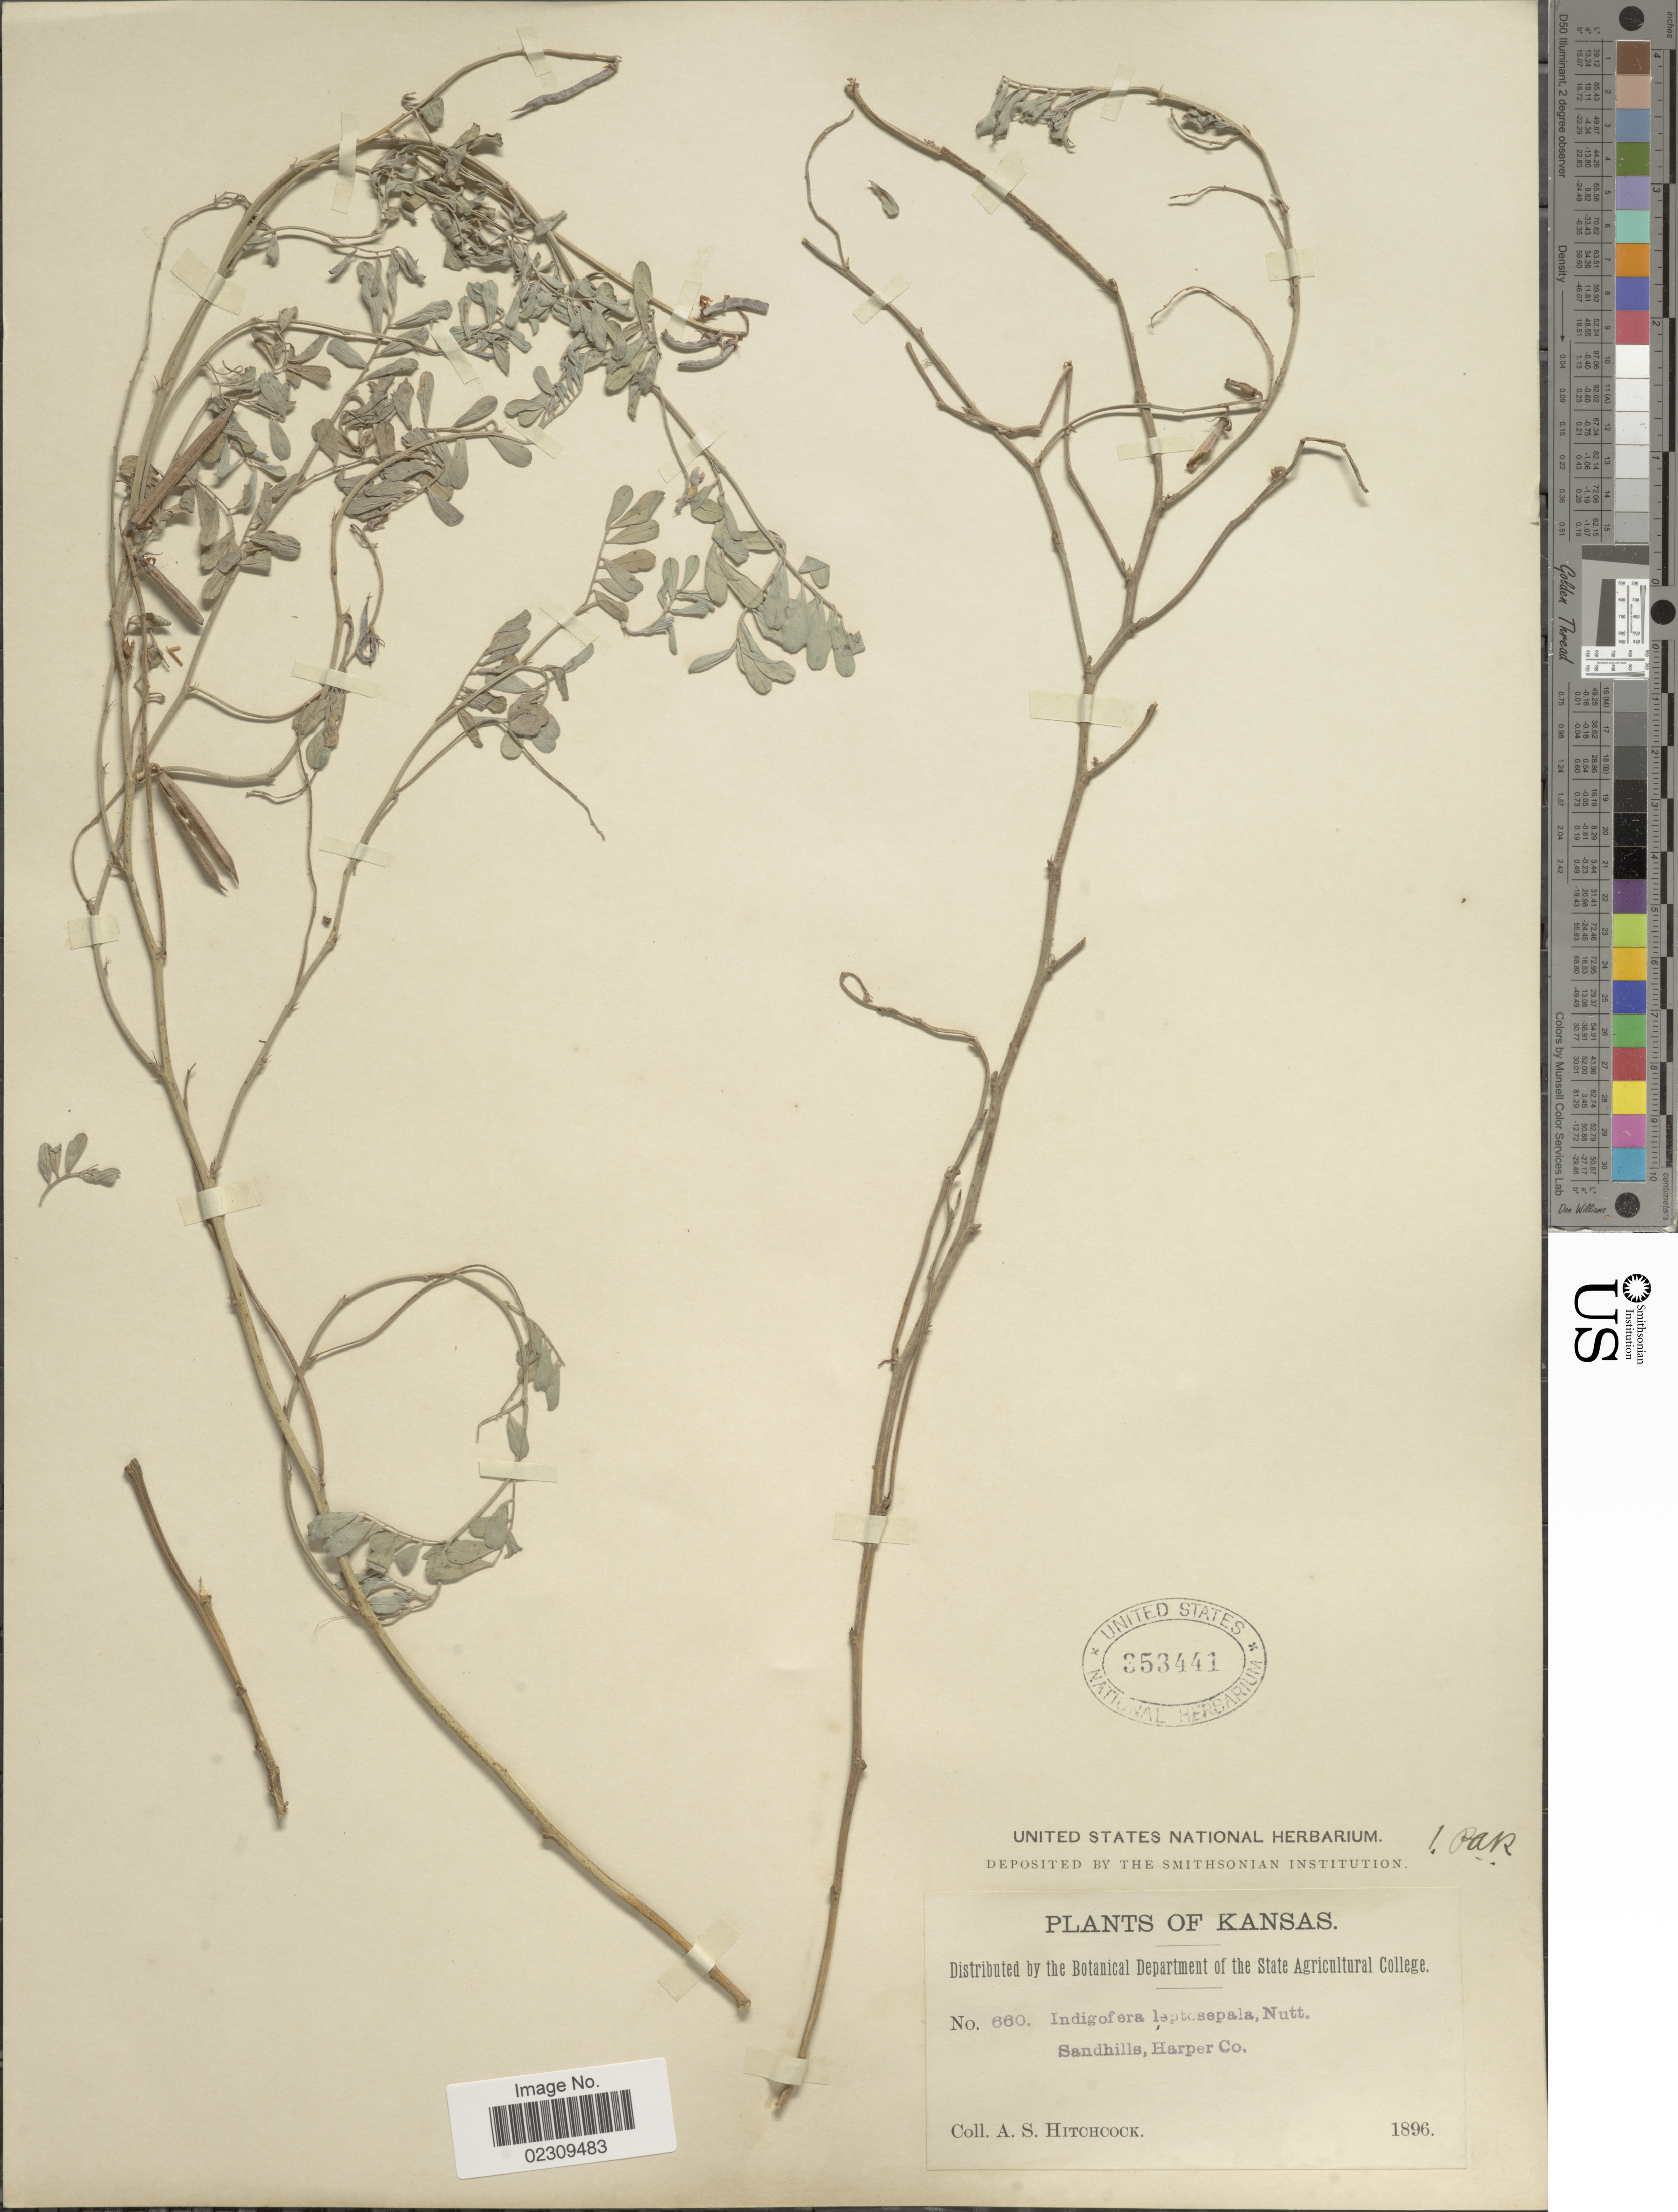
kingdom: Plantae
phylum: Tracheophyta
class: Magnoliopsida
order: Fabales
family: Fabaceae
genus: Indigofera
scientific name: Indigofera leptosepala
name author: Nutt.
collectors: A. S. Hitchcock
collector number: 660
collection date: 1896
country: United States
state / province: Kansas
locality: Sandhills, Harper Co.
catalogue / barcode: US 353441